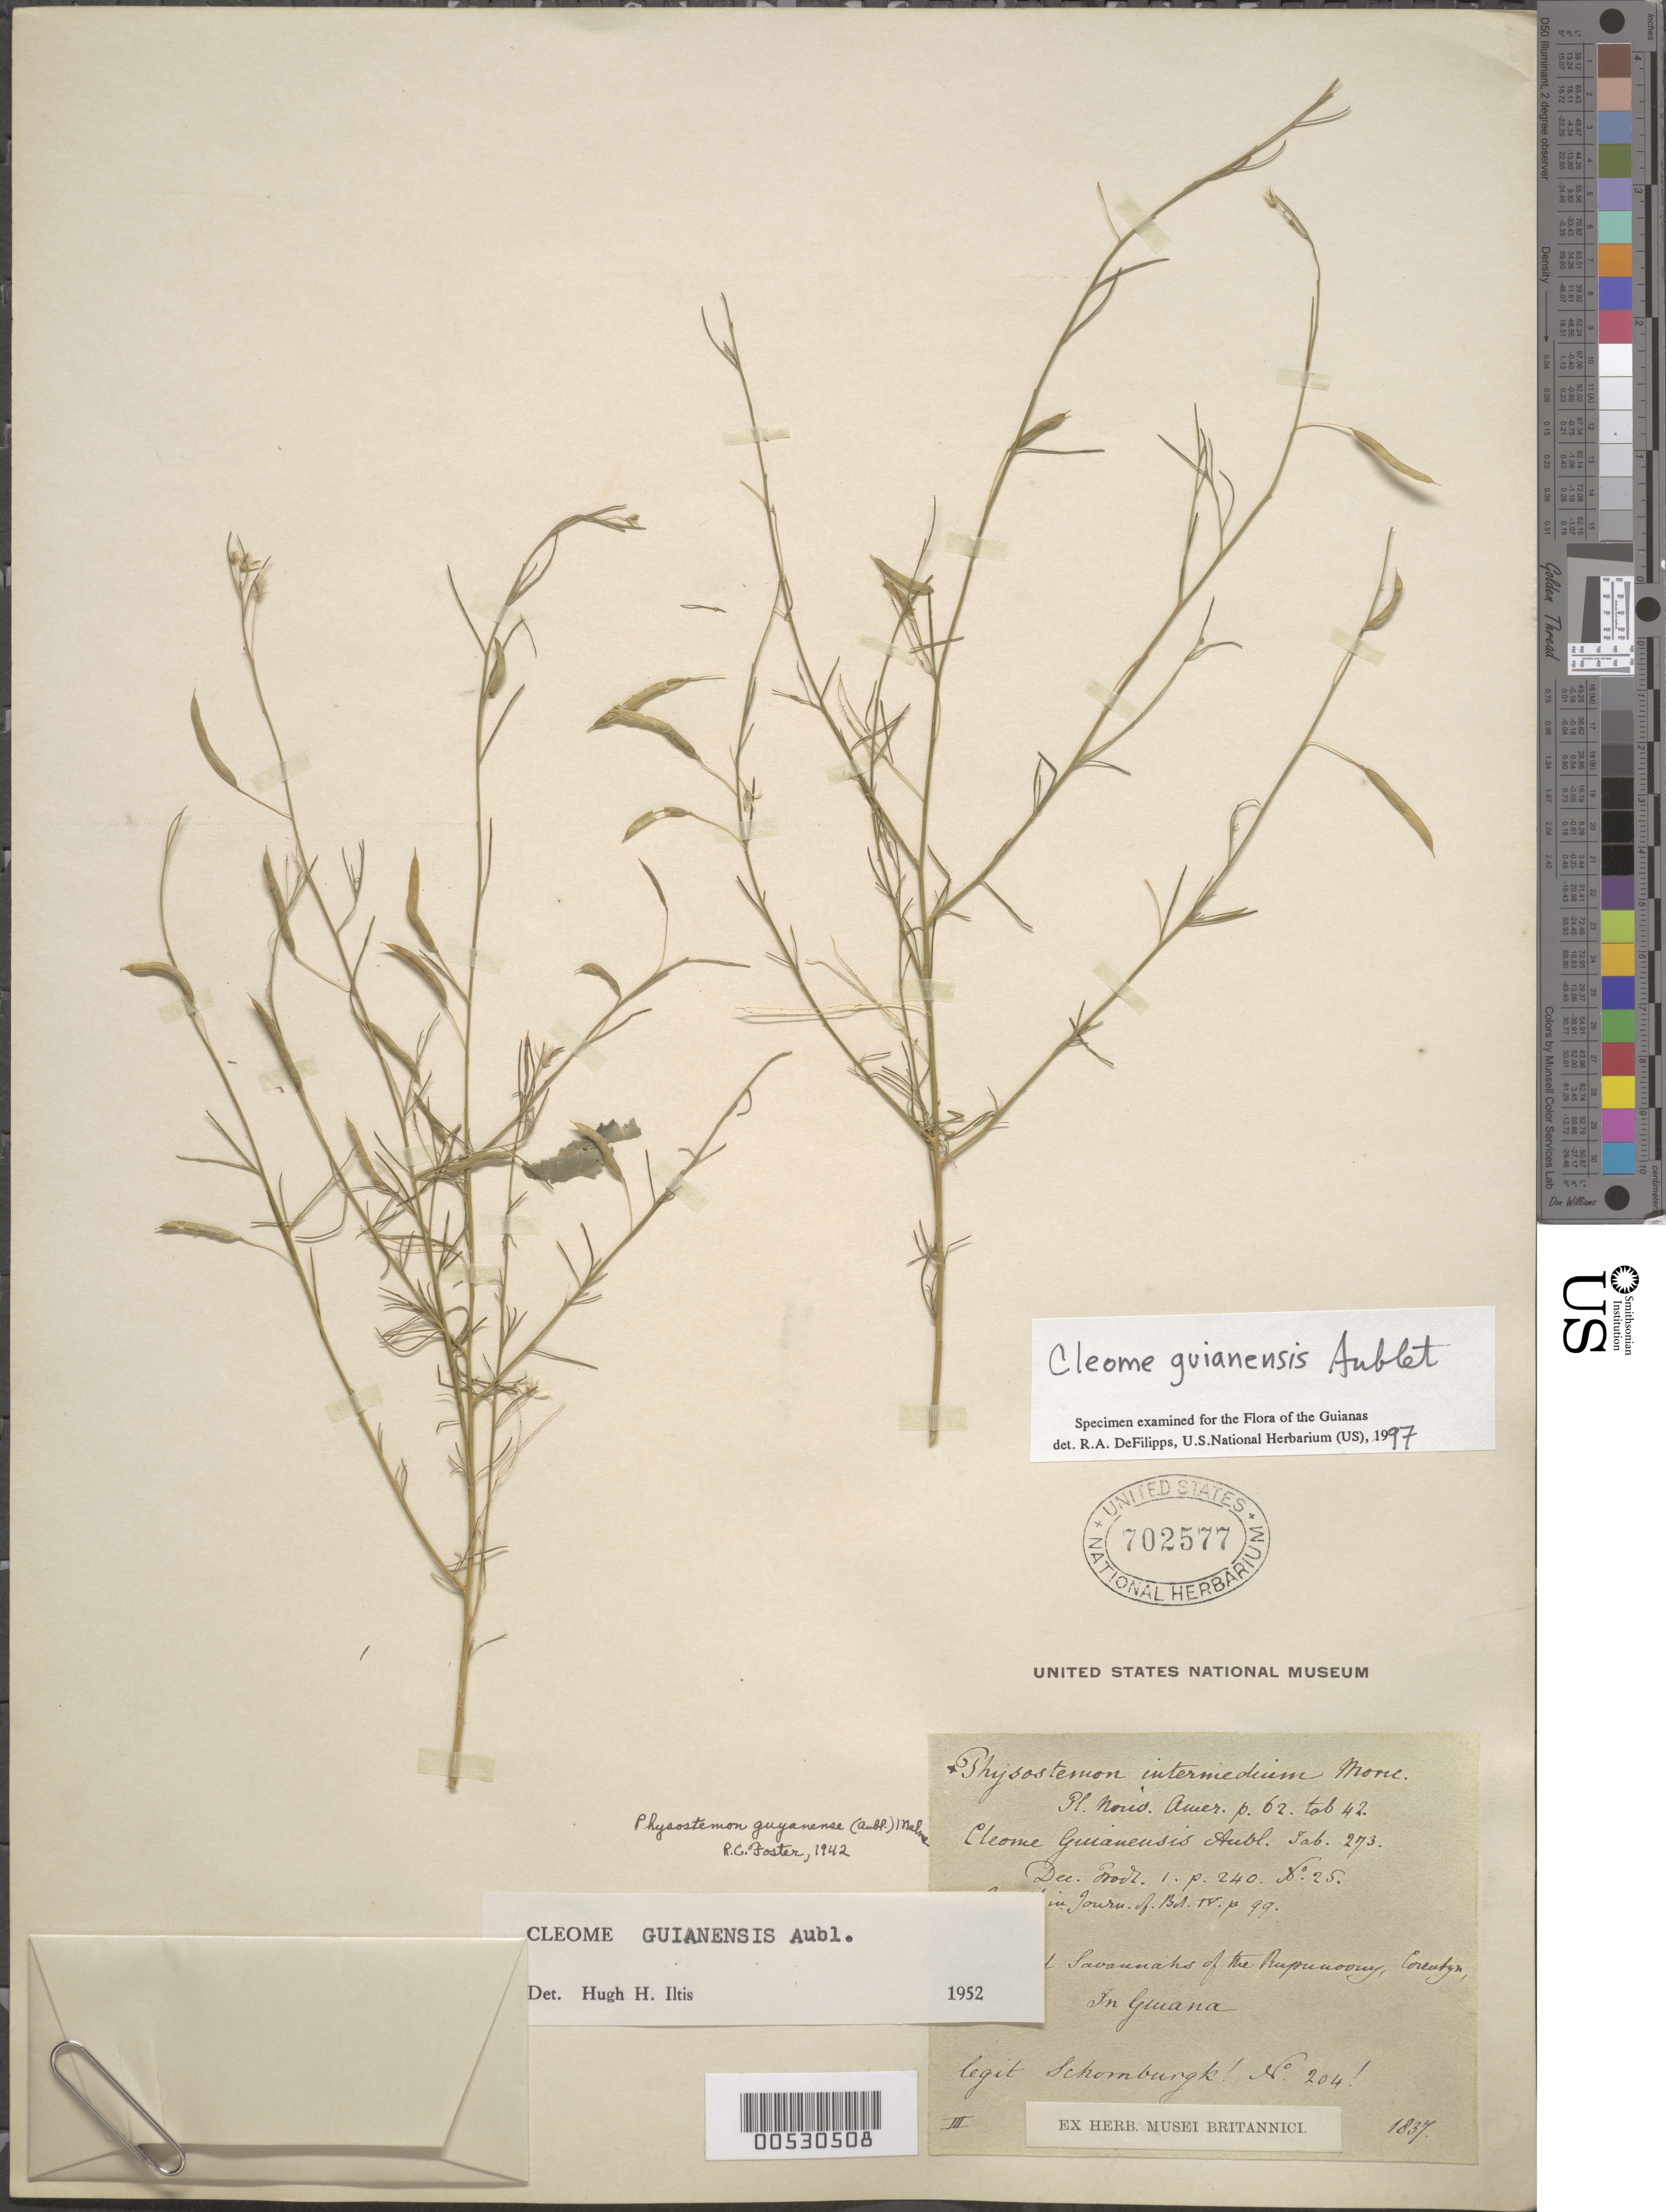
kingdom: Plantae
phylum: Tracheophyta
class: Magnoliopsida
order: Brassicales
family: Cleomaceae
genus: Physostemon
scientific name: Physostemon guianensis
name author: (Aubl.) Malme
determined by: Strong, M. T., (US), Smithsonian Institution - National Museum of Natural History (UNITED STATES)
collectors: M. R. Schomburgk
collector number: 204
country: Guyana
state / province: E. Berbice-Corentyne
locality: Courantyne R.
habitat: Sand by river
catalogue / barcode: US 702577